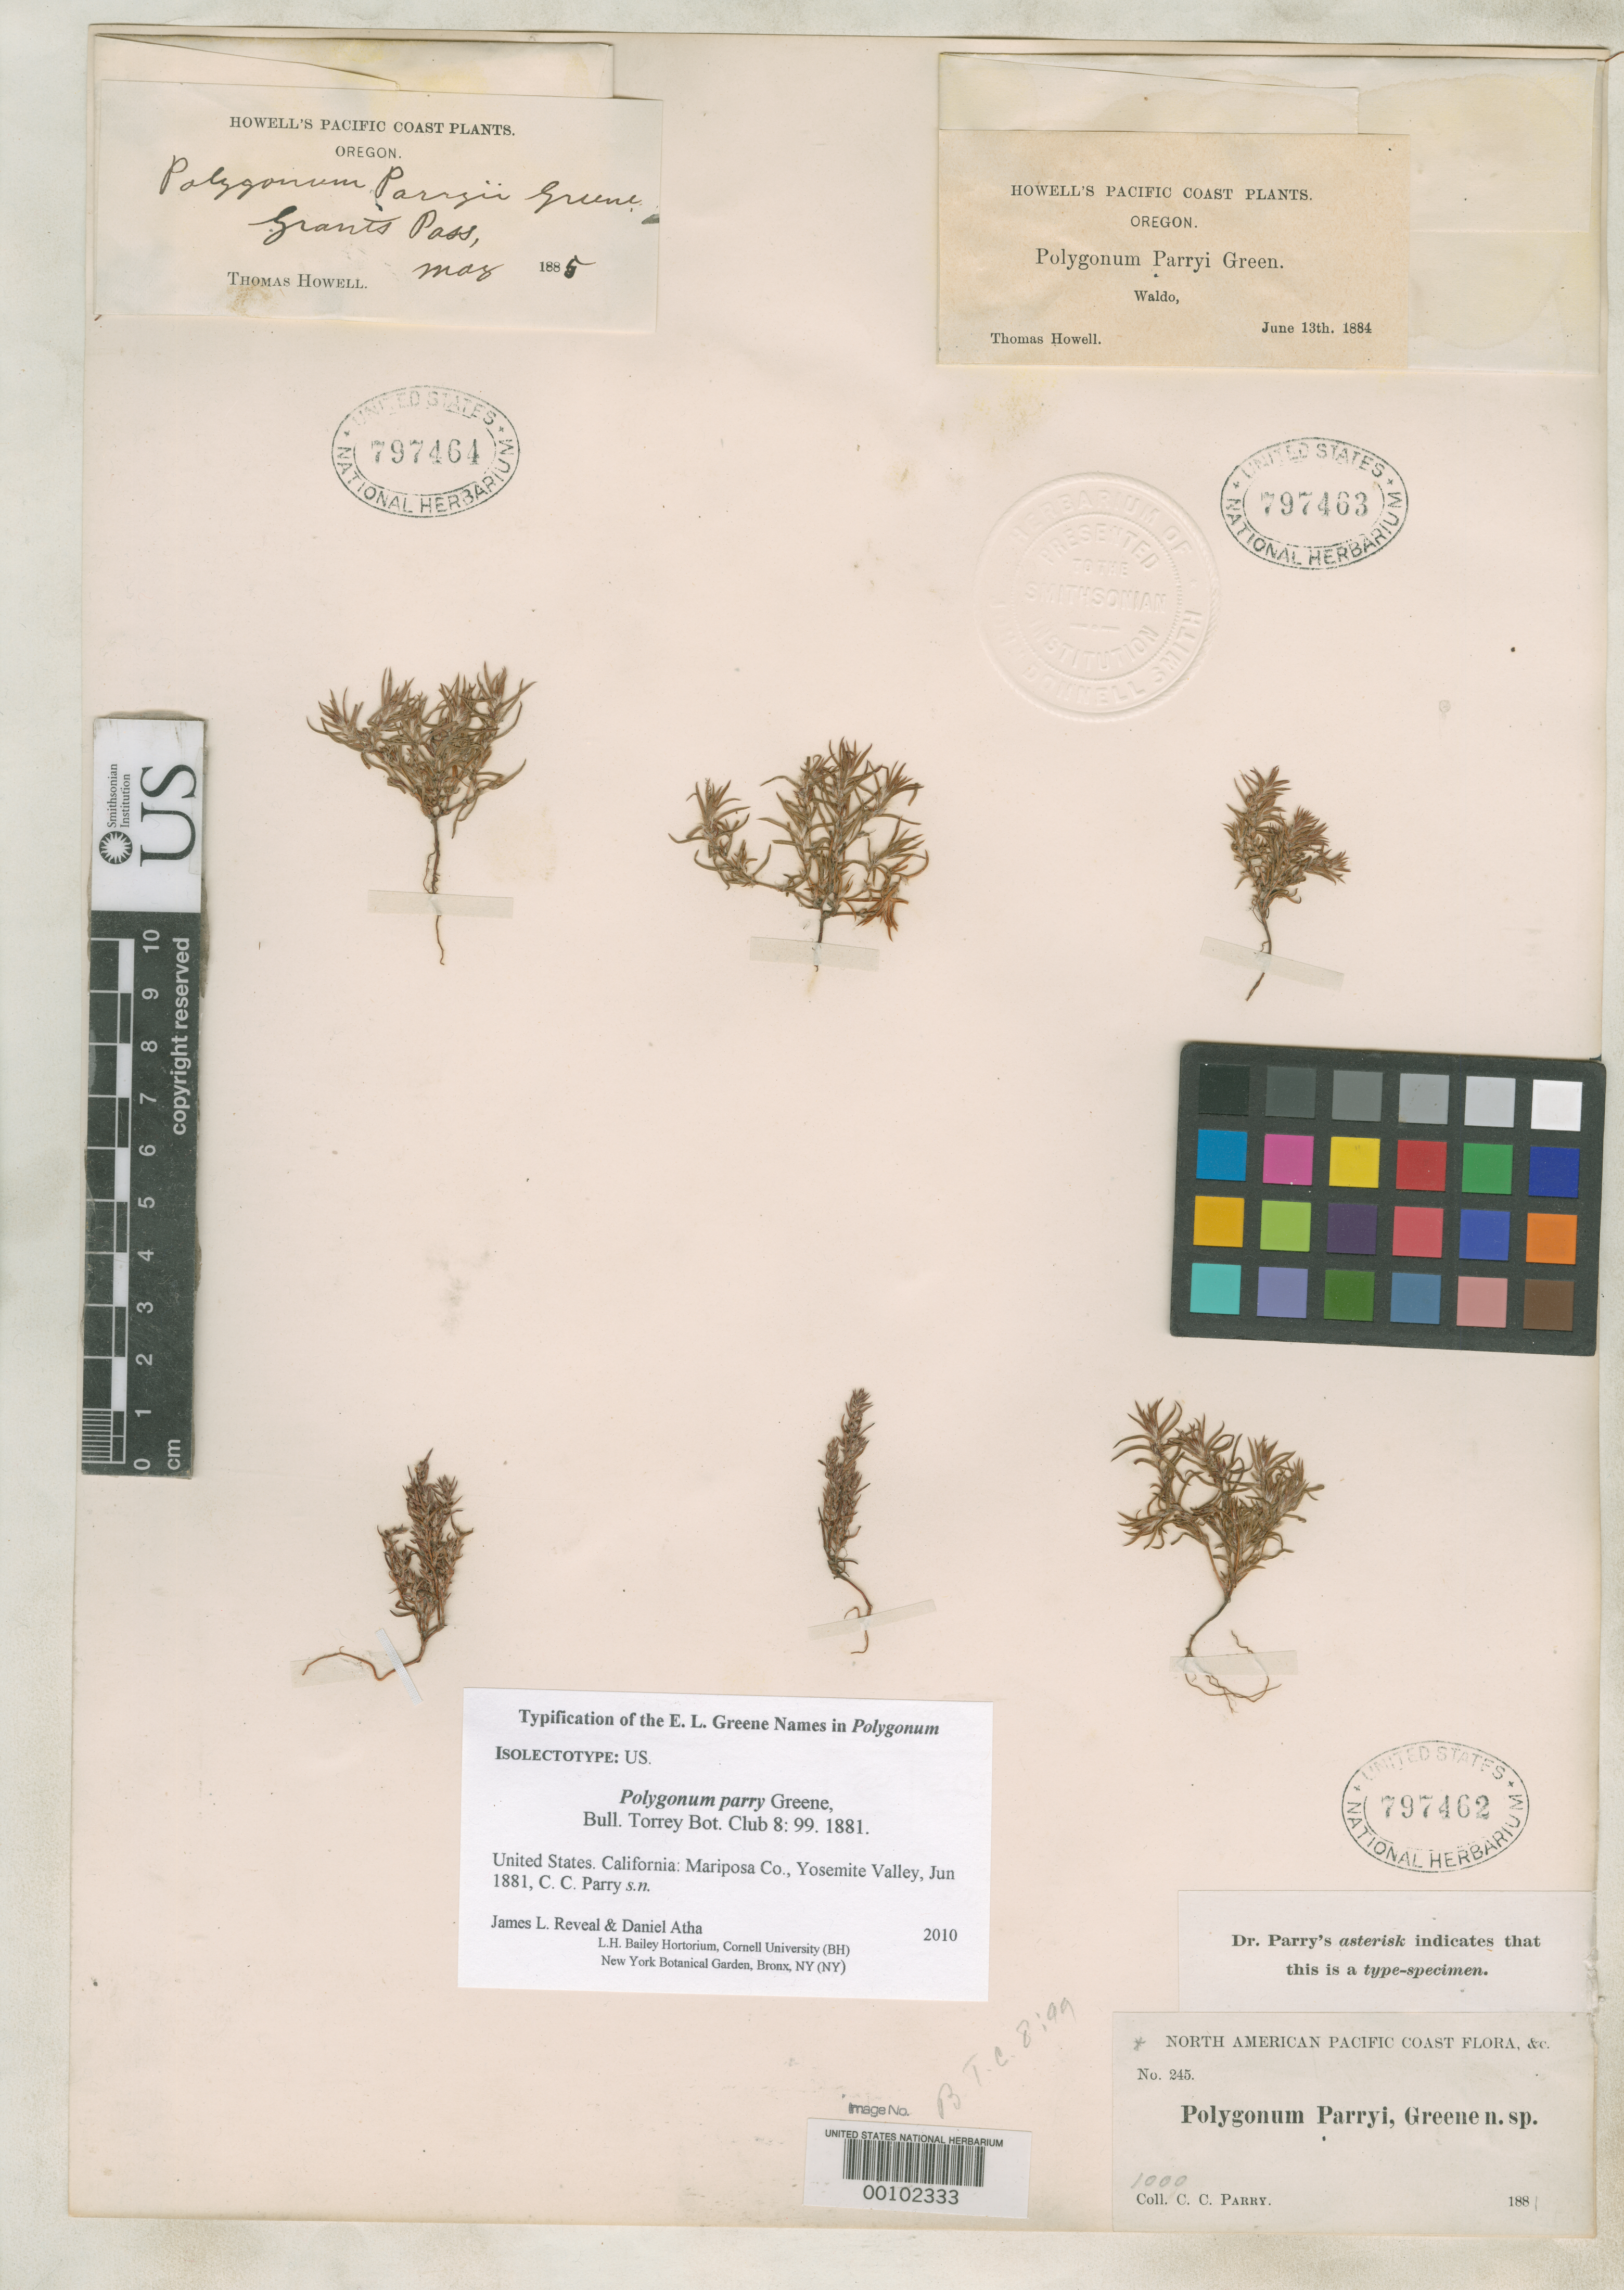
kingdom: Plantae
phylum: Tracheophyta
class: Magnoliopsida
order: Caryophyllales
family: Polygonaceae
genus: Polygonum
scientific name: Polygonum parryi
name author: Greene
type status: Type Collection; Isolectotype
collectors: C. C. Parry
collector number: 245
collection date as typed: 1881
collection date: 1881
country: United States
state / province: California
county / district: Mariposa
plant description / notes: Type material mounted on same sheet with non-type material of same taxon (Howell s.n., USNH 797464 & Howell s.n., USNH 797463).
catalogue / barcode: US 797462